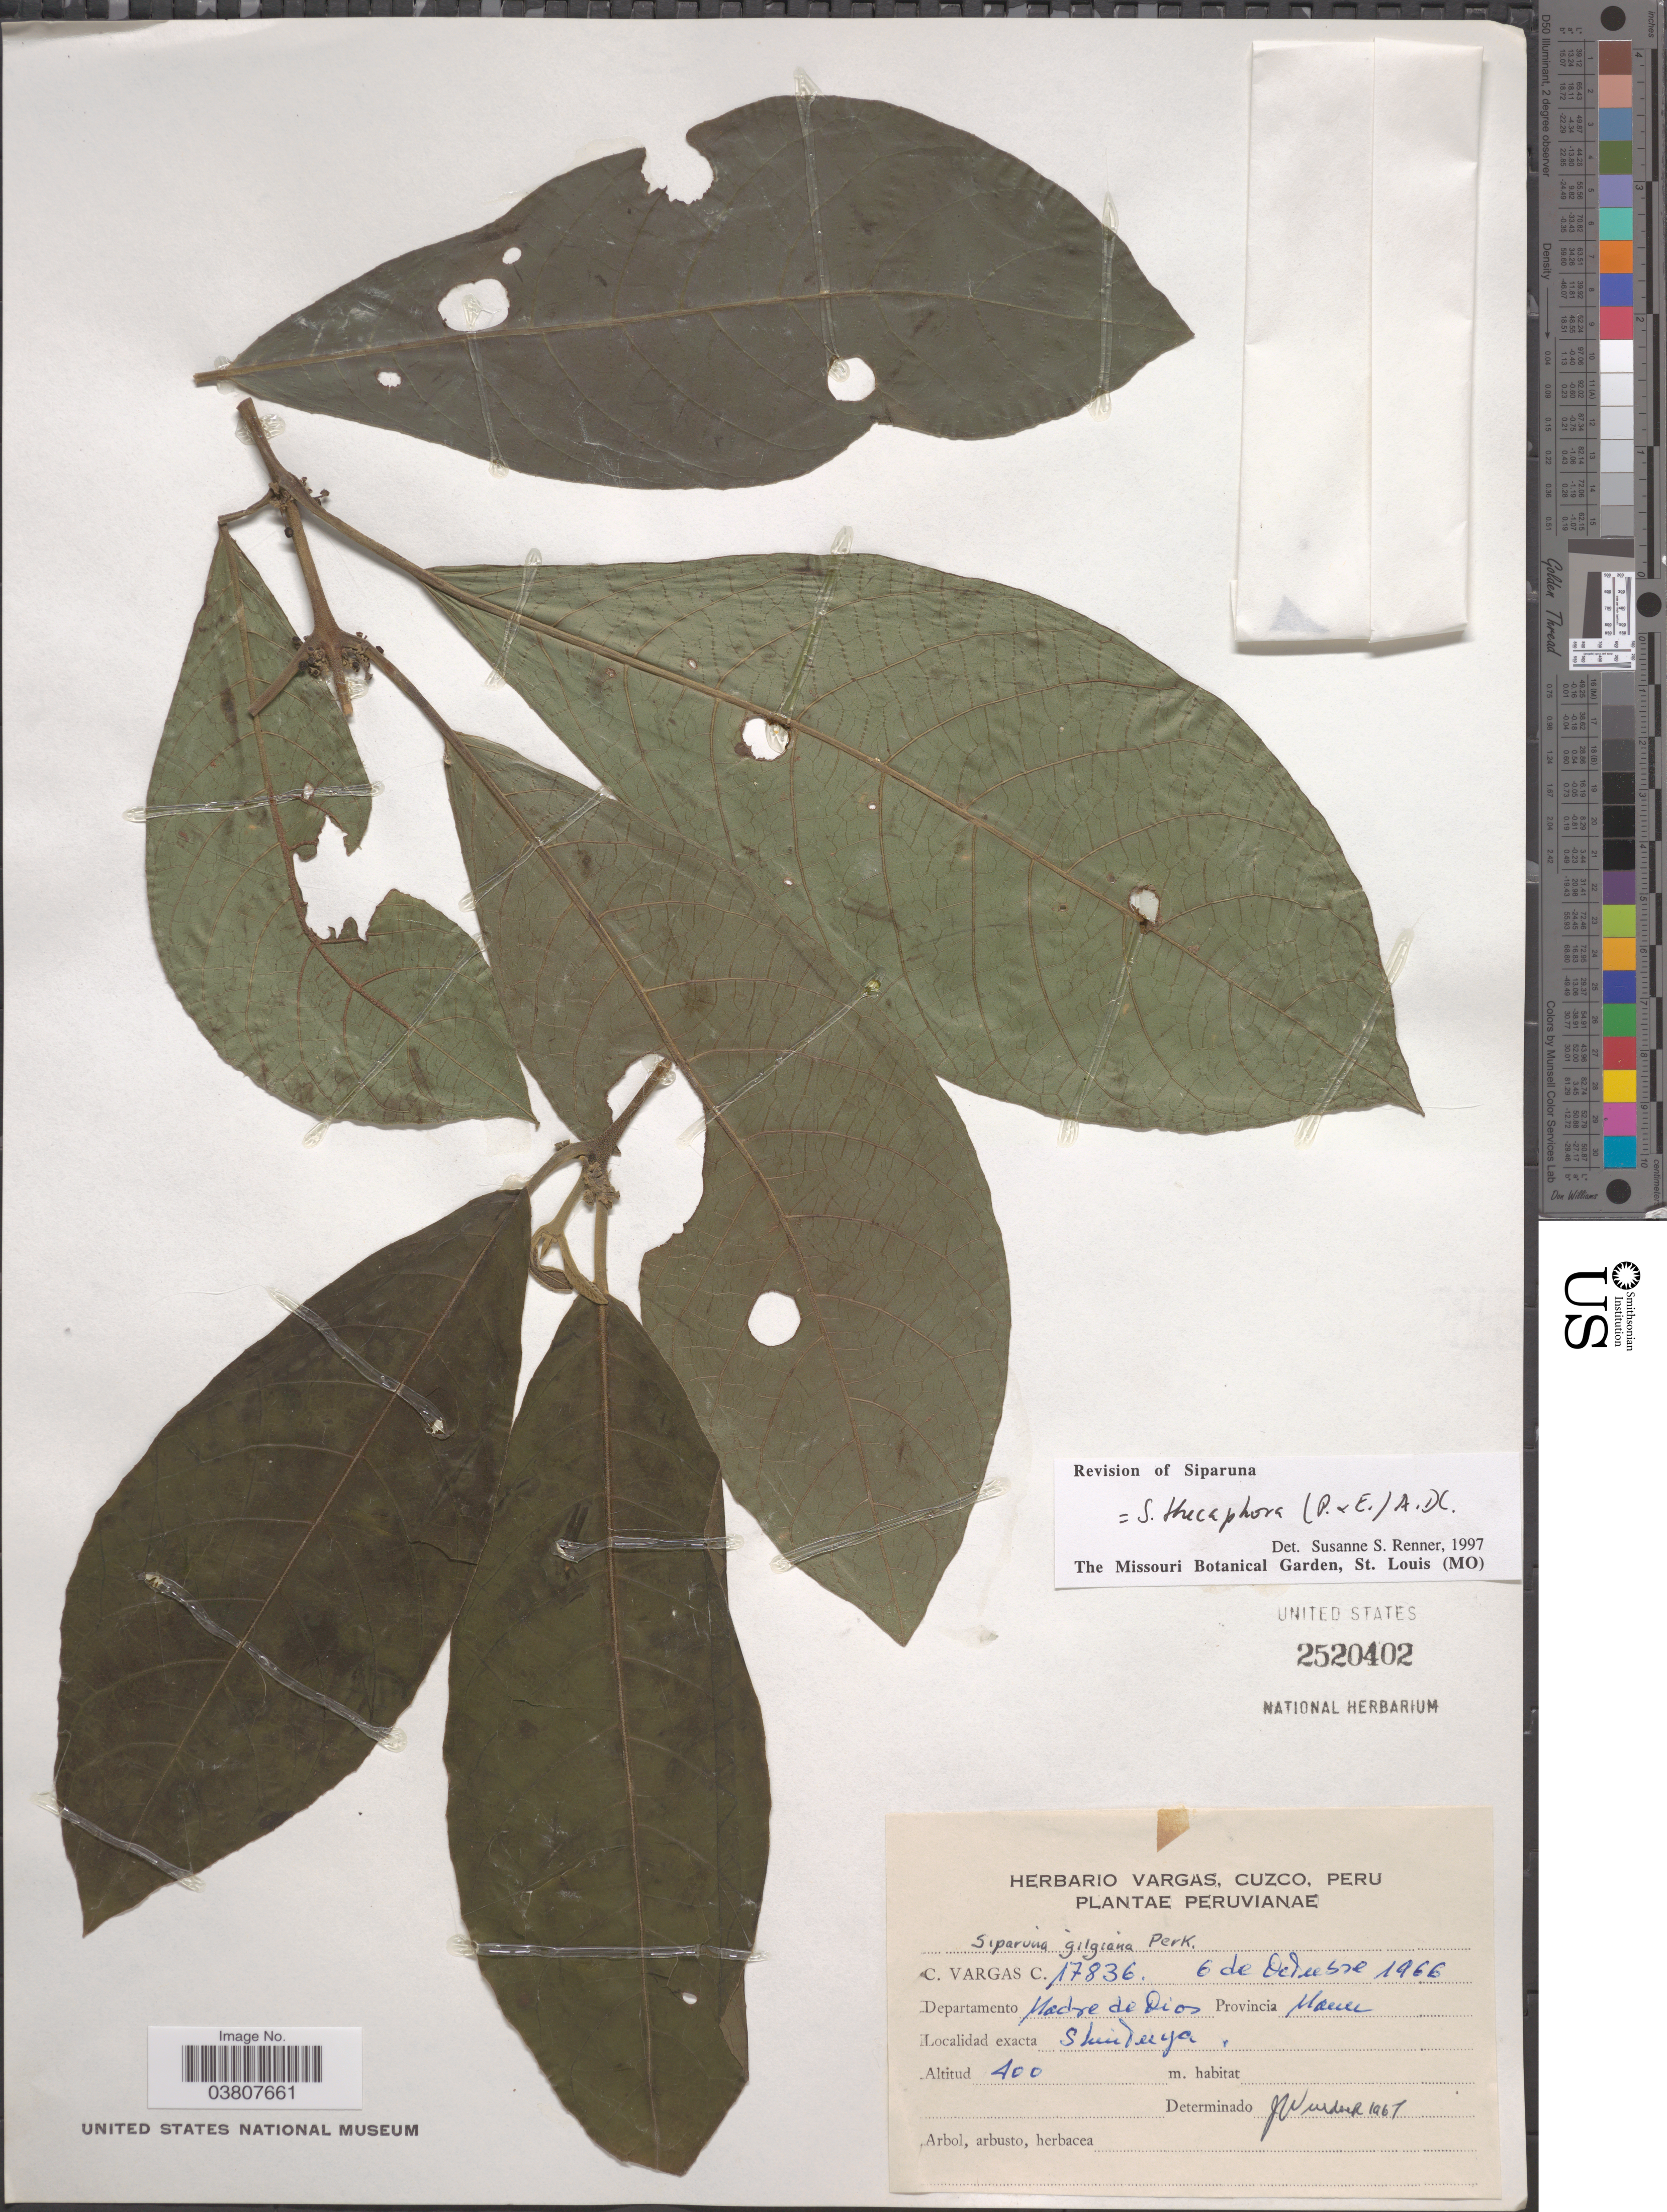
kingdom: Plantae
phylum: Tracheophyta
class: Magnoliopsida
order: Laurales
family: Siparunaceae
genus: Siparuna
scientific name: Siparuna thecaphora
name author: (Poepp. & Endl.) A. DC.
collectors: C. Vargas Calderón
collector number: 17836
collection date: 1966-10-06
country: Peru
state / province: Madre de Dios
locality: Departamento de Madre de Dios. Provincia Manu. Shintuya.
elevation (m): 400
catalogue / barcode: US 2520402